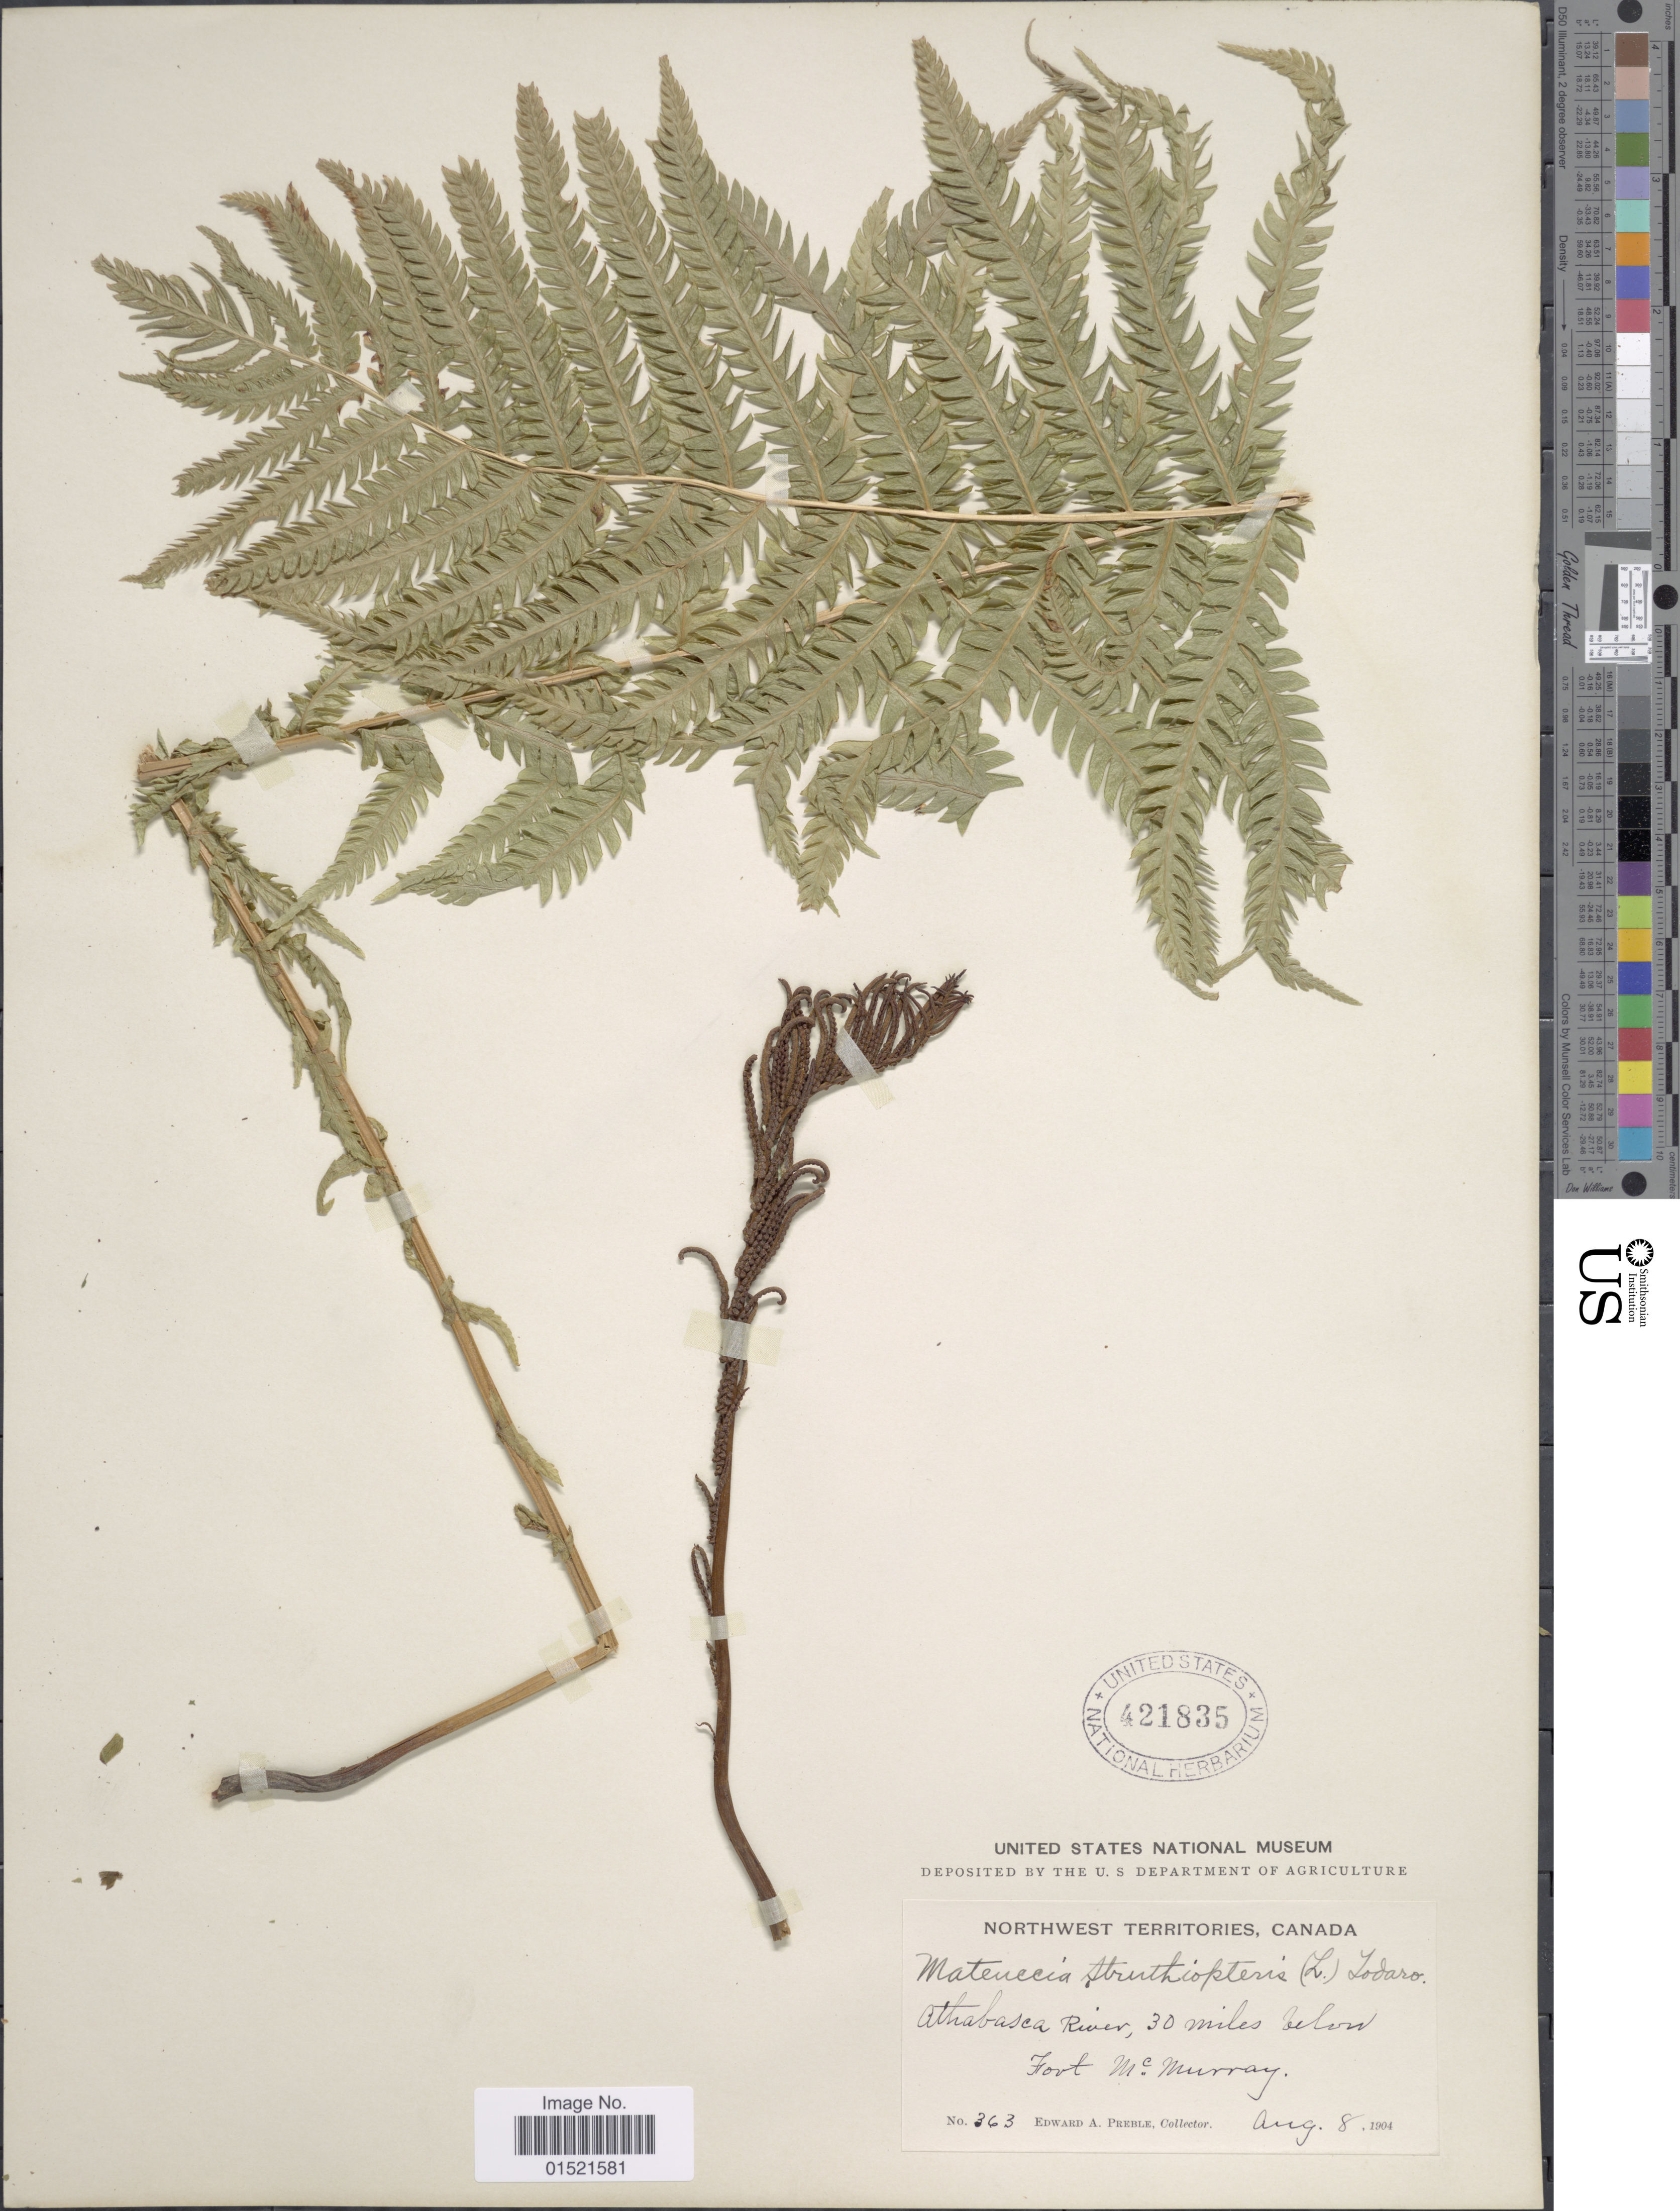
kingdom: Plantae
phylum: Tracheophyta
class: Polypodiopsida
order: Polypodiales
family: Onocleaceae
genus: Matteuccia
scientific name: Matteuccia struthiopteris var. pensylvanica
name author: (Willd.) C.V. Morton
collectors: E. Preble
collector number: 363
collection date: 1904-08-08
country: Canada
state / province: Northwest Territories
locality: Athabasca River, 30 miles below Fort McMurray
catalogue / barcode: US 421835